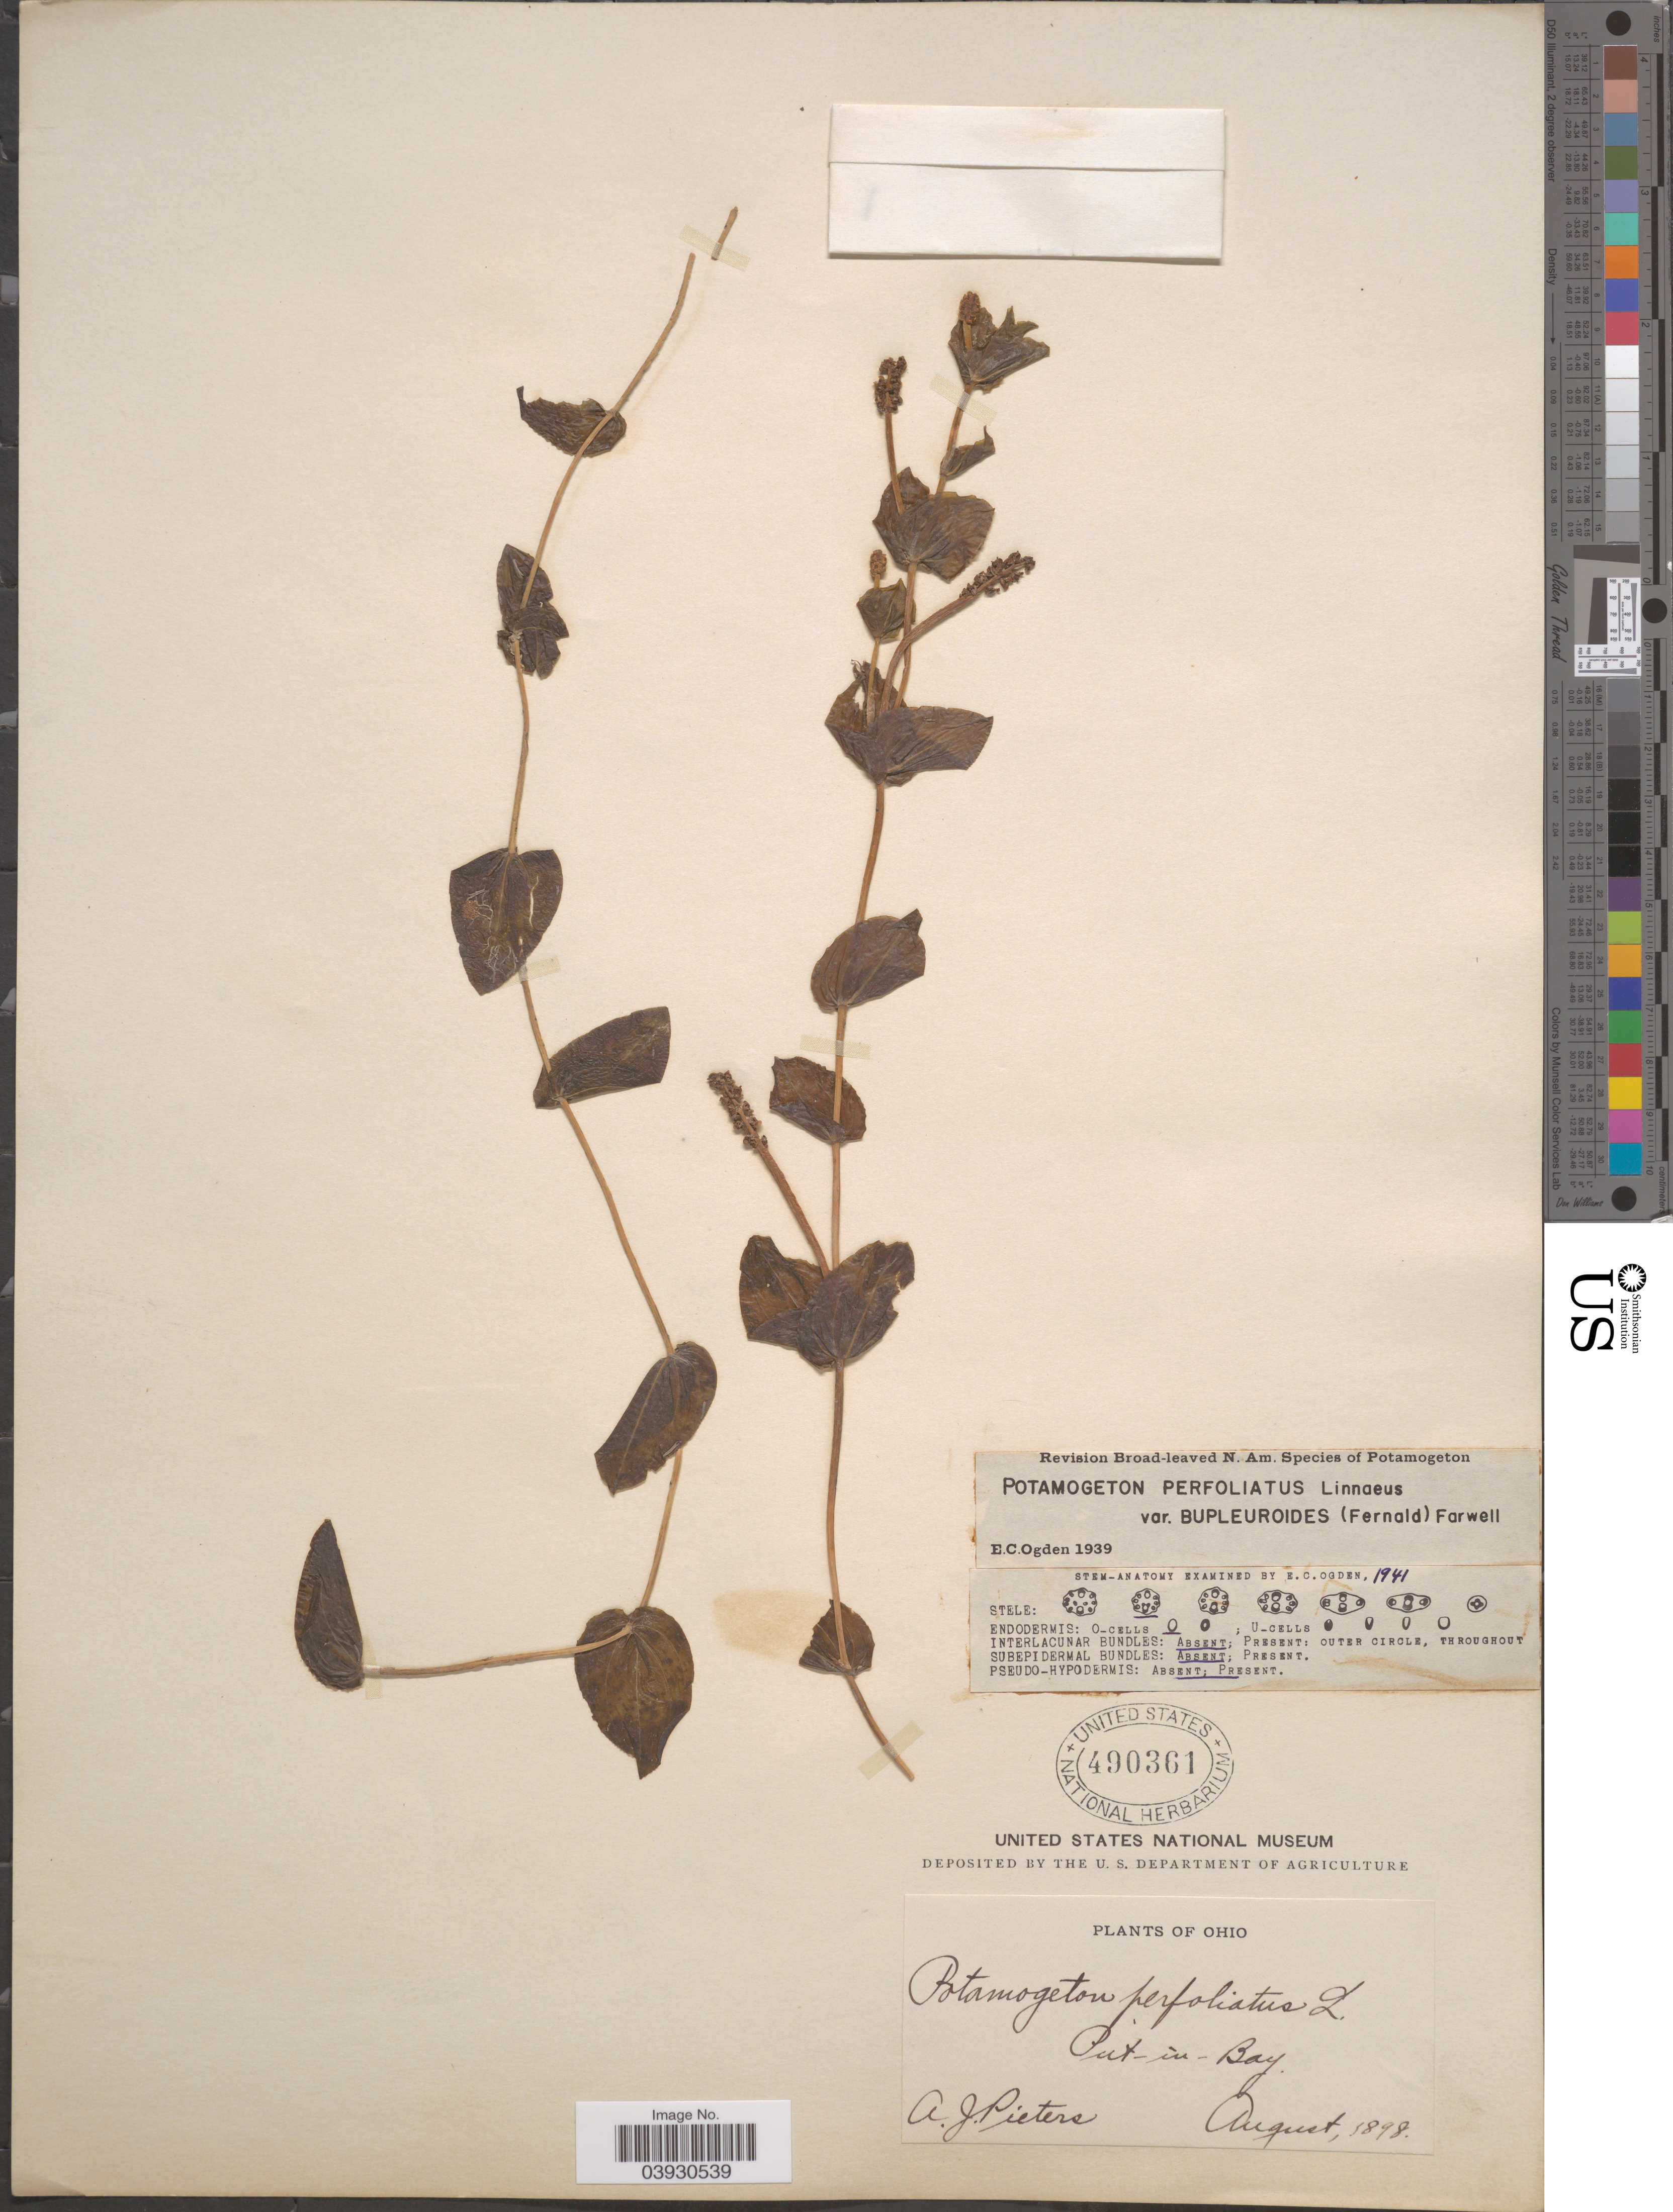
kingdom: Plantae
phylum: Tracheophyta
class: Liliopsida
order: Alismatales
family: Potamogetonaceae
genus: Potamogeton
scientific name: Potamogeton perfoliatus var. bupleuroides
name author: (Fernald) Farw.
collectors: A. Pieters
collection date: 1898-08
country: United States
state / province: Ohio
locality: Put-in-Bay.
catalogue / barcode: US 490361